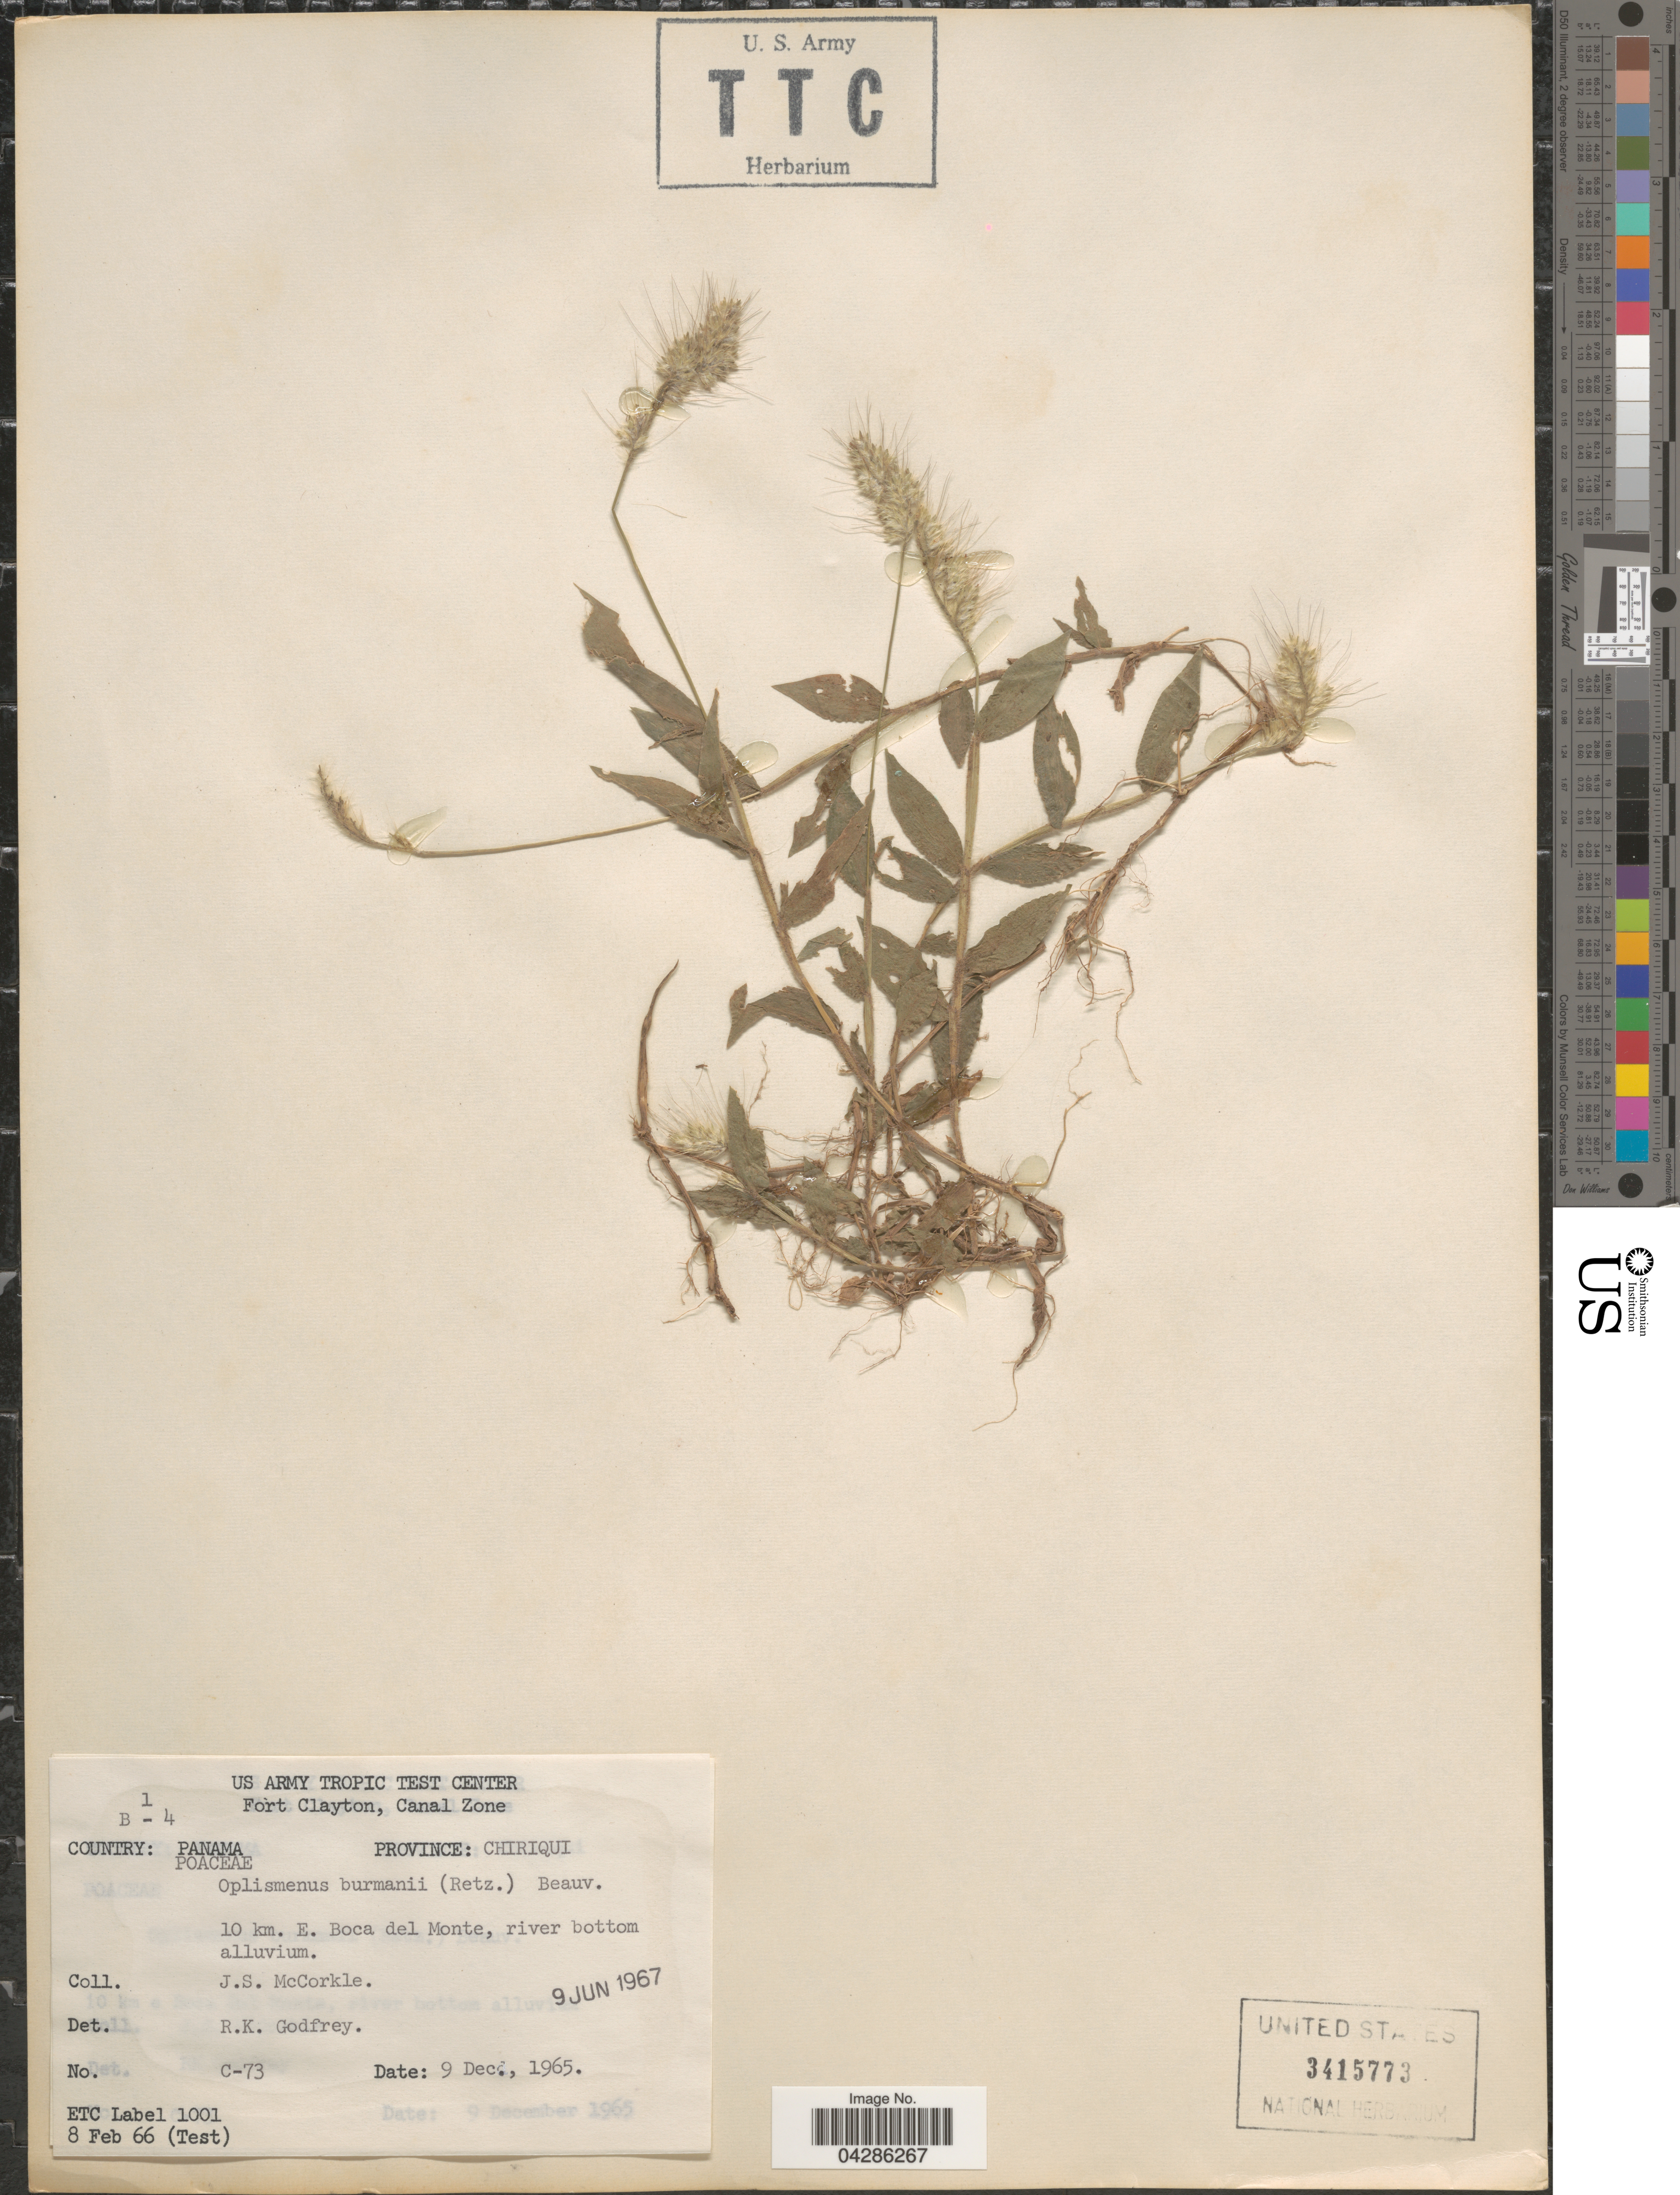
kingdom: Plantae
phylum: Tracheophyta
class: Liliopsida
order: Poales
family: Poaceae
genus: Oplismenus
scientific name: Oplismenus burmannii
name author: (Retz.) P. Beauv.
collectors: J. McCorkle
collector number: C-73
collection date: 1965-12-09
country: Panama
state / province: Chiriqui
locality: Fort Clayton, Canal Zone. 10 km. E. Boca del Monte, river bottom alluvium.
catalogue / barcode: US 3415773